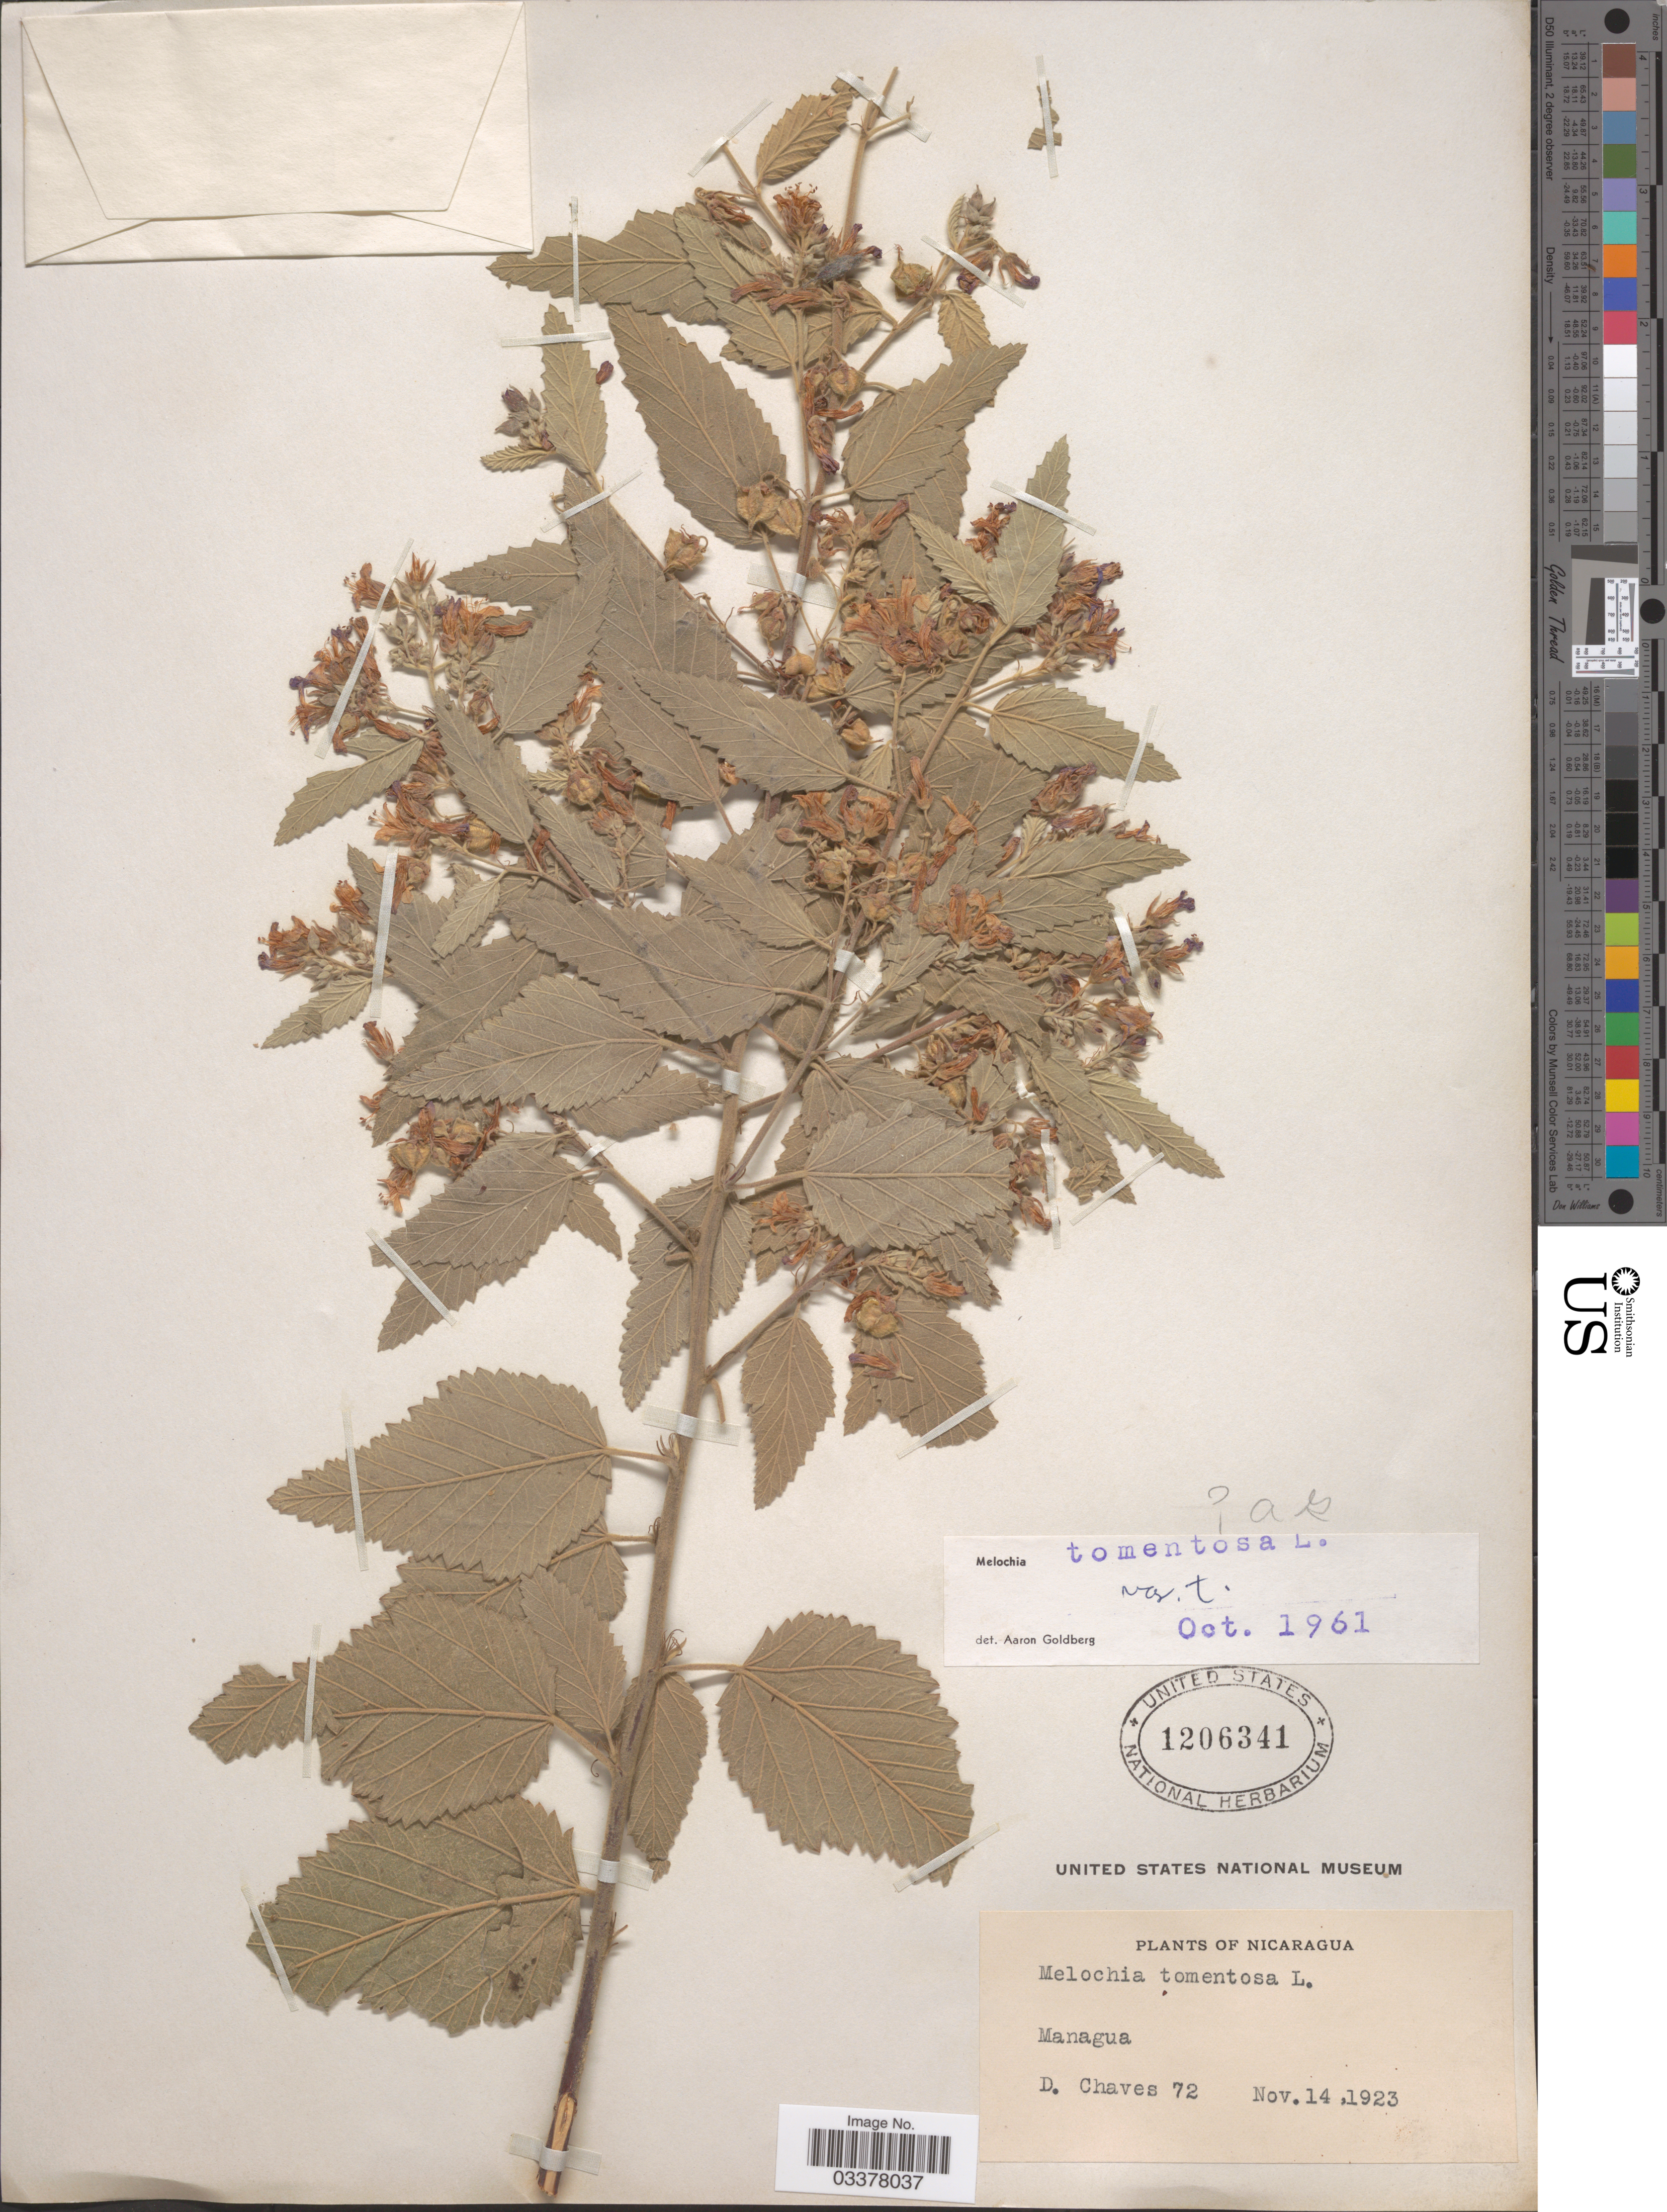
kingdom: Plantae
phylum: Tracheophyta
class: Magnoliopsida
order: Malvales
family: Malvaceae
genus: Melochia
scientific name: Melochia tomentosa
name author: L.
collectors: D. Chaves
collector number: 72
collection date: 1923-11-14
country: Nicaragua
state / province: Managua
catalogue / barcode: US 1206341